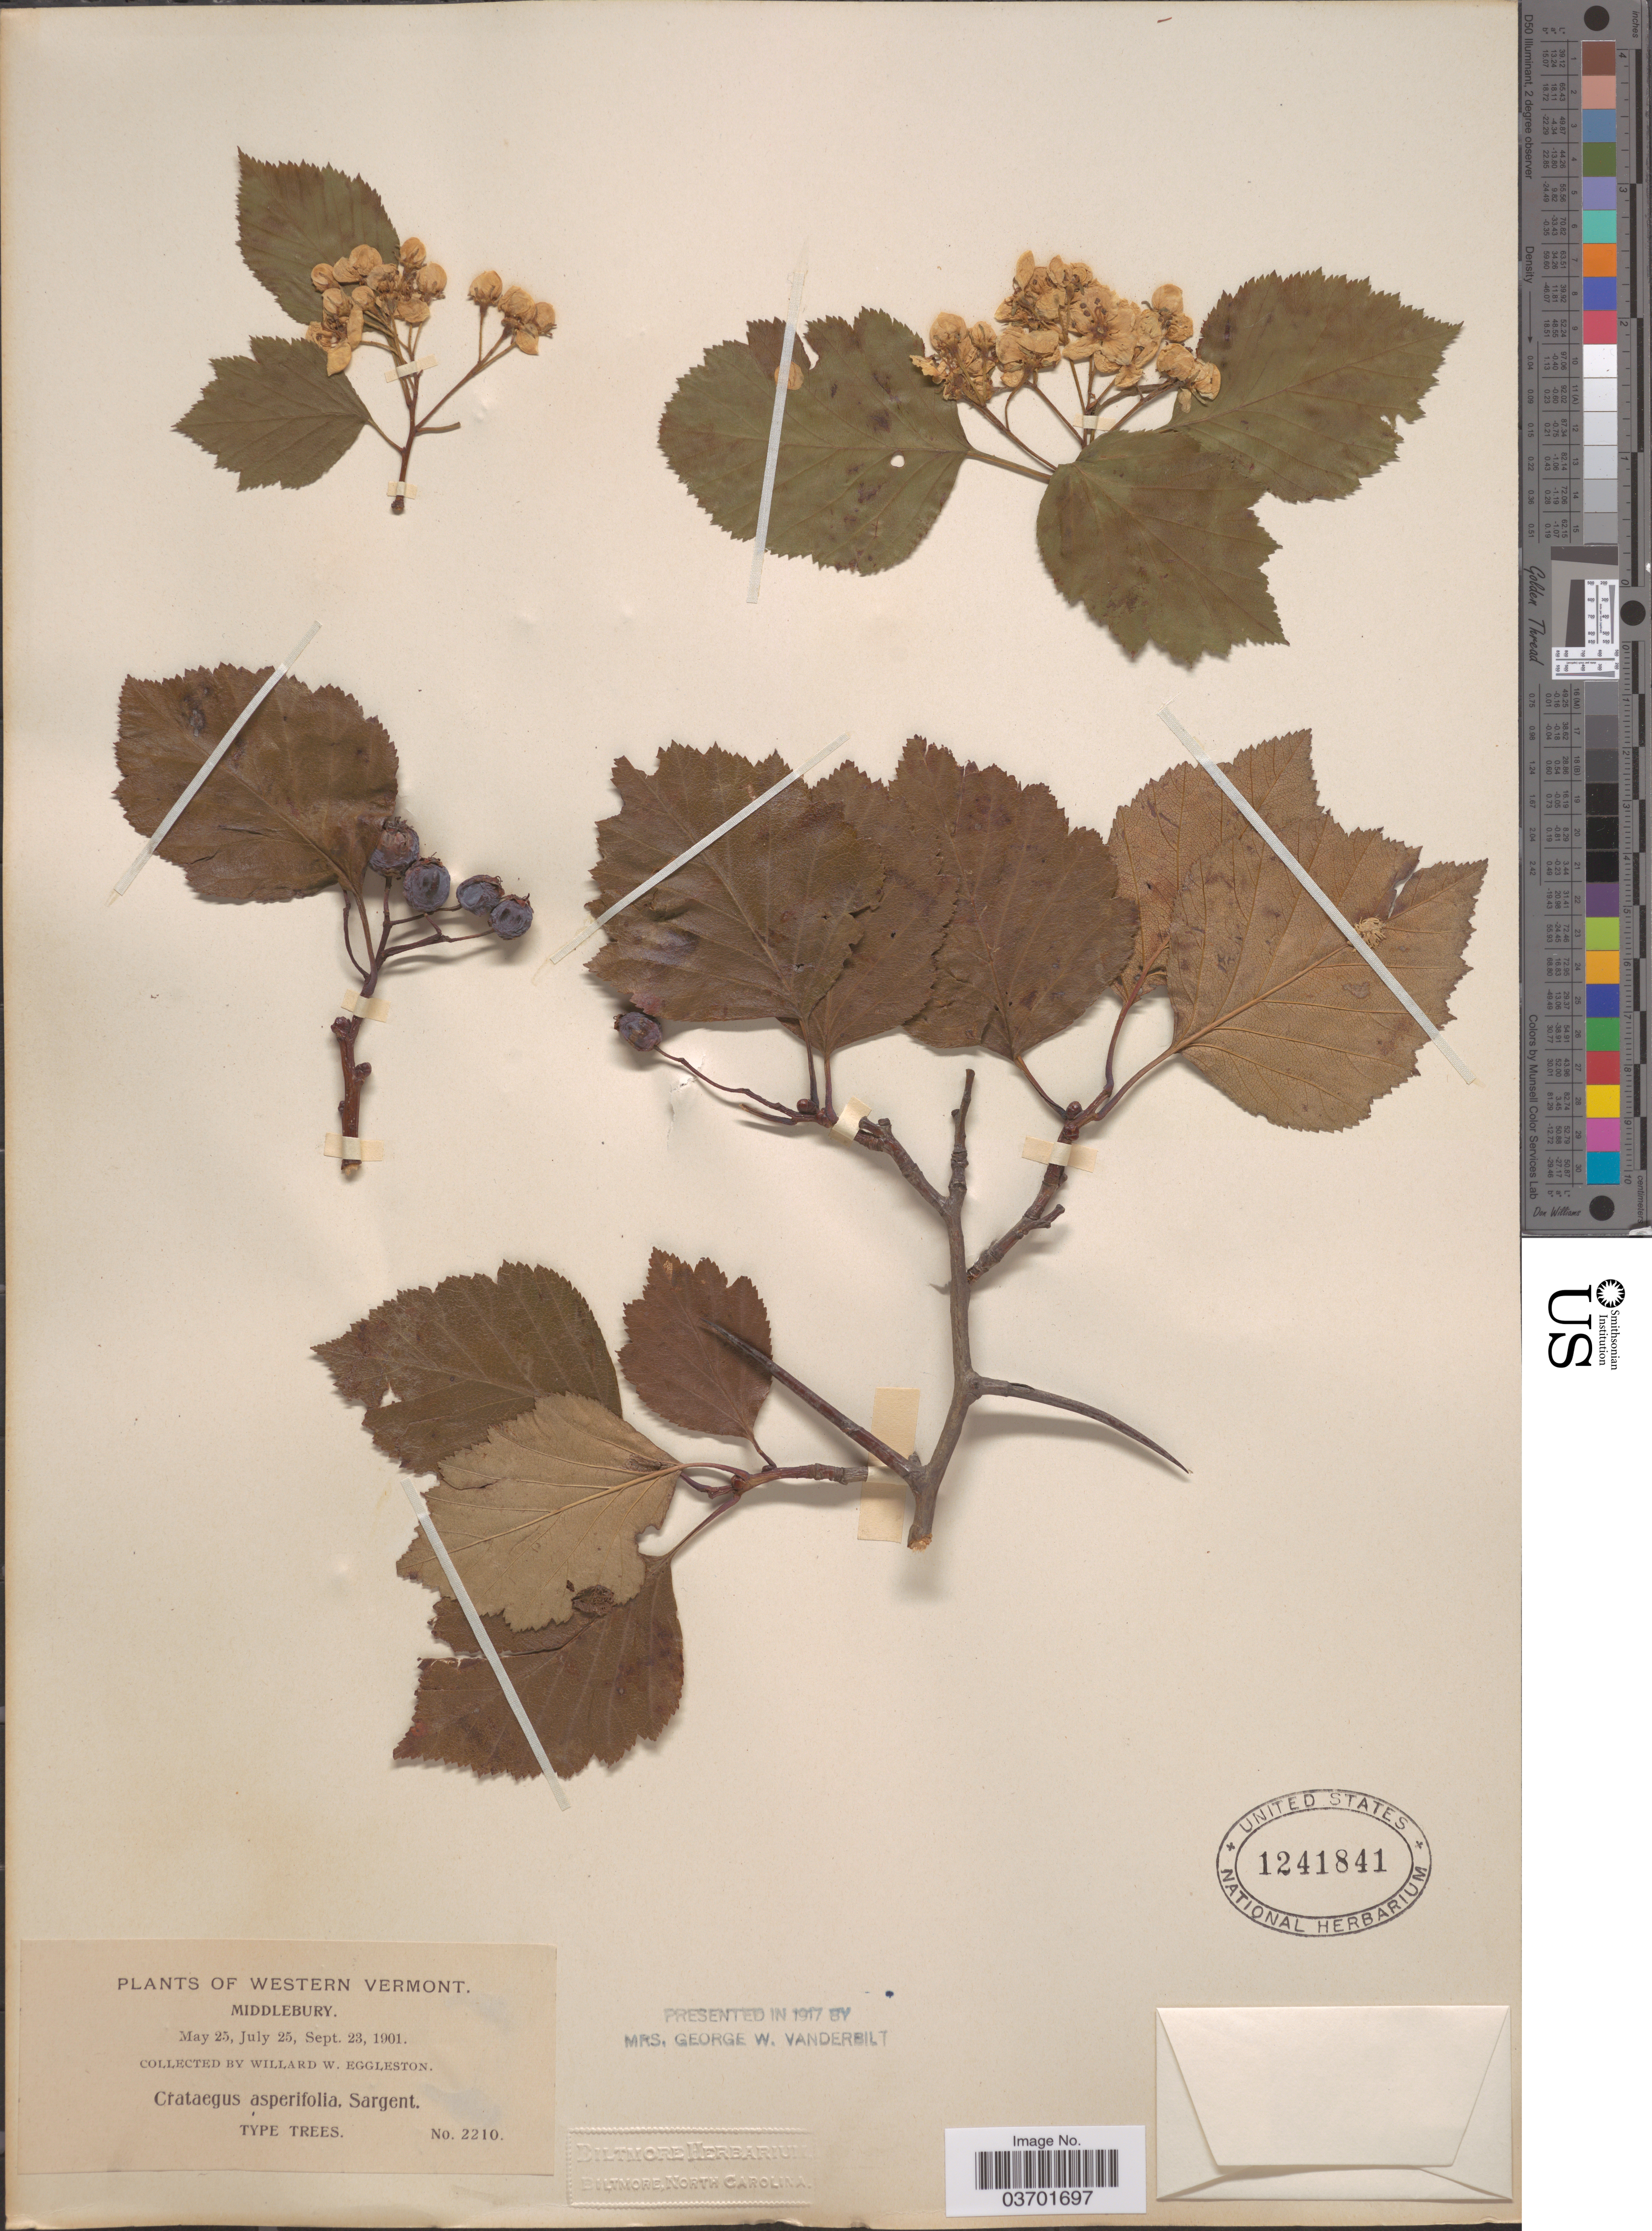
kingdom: Plantae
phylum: Tracheophyta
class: Magnoliopsida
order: Rosales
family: Rosaceae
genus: Crataegus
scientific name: Crataegus scabrida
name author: Sarg.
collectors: W. W. Eggleston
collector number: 2210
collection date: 1901-05-25/1901-09-23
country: United States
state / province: Vermont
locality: Western Vermont. Middlebury.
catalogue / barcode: US 1241841